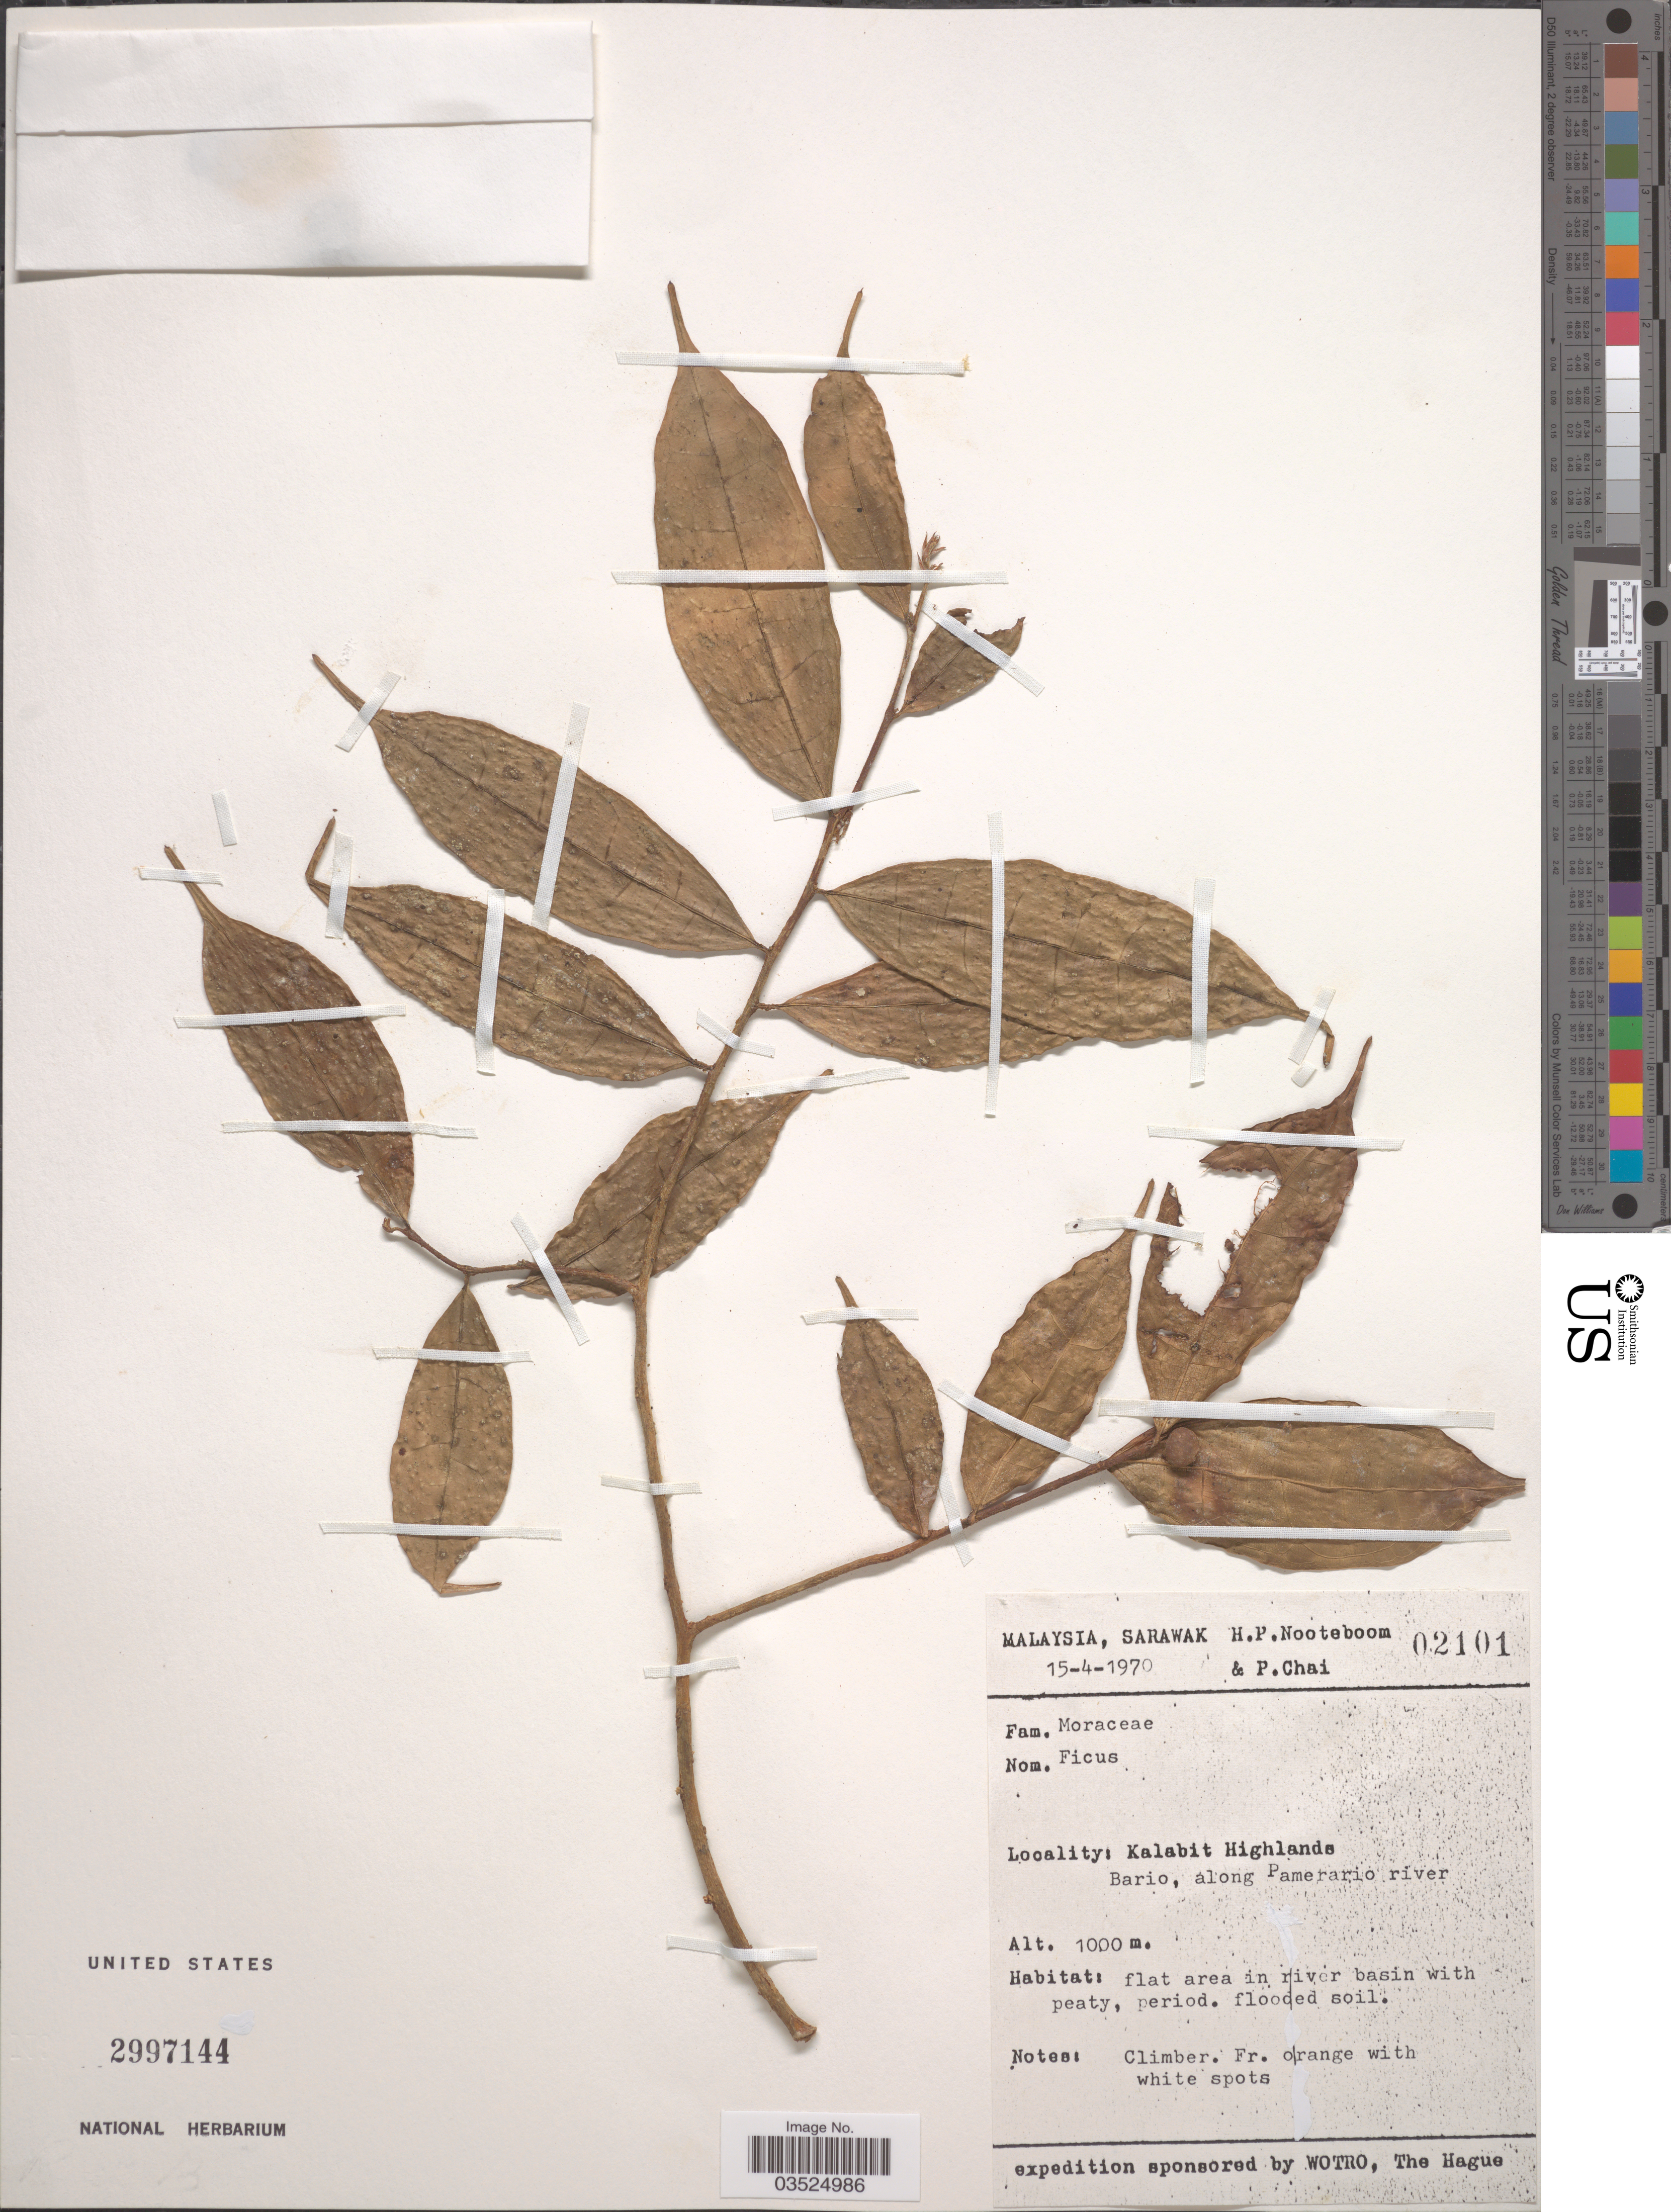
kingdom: Plantae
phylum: Tracheophyta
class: Magnoliopsida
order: Rosales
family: Moraceae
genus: Ficus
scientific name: Ficus sp.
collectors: H. P. Nooteboom & P. Chai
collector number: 02101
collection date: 1970-04-15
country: Malaysia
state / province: Sarawak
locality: Kalabit Highlands. Bario, along Pamerario river. Flat area in river basin with peaty, period.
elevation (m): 1000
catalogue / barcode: US 2997144